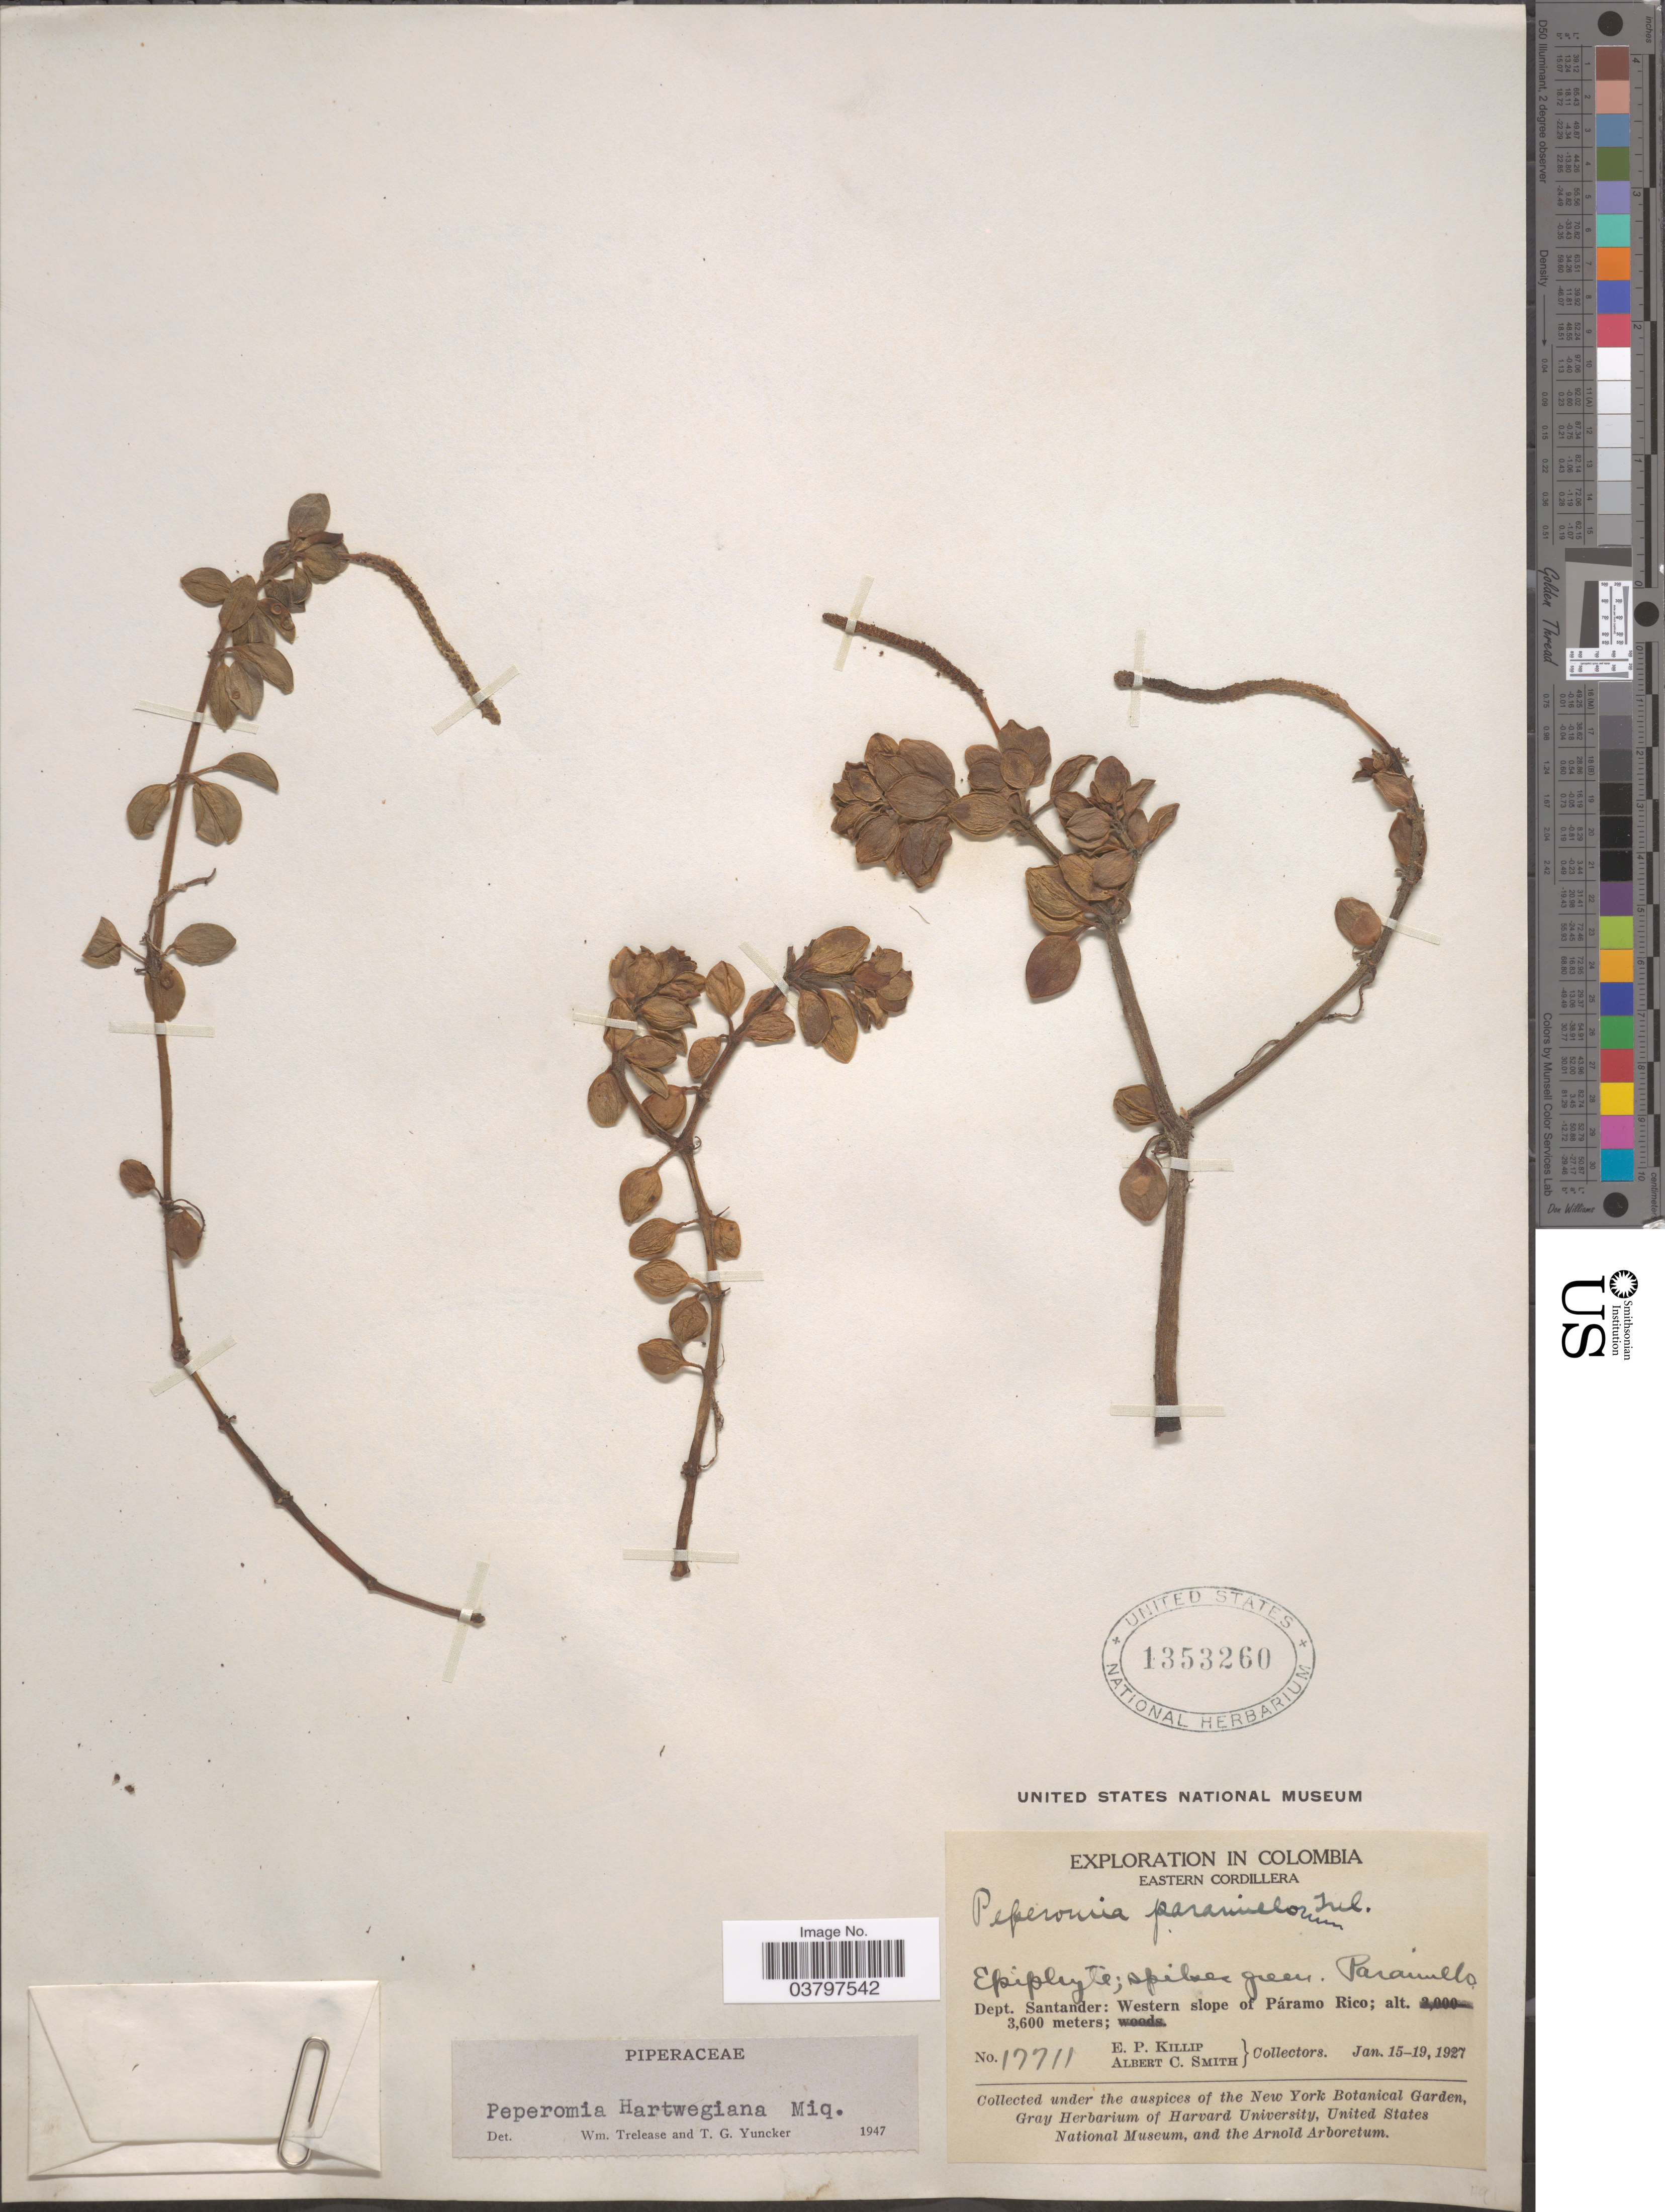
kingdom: Plantae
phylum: Tracheophyta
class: Magnoliopsida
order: Piperales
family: Piperaceae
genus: Peperomia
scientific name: Peperomia hartwegiana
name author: Miq.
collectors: E. P. Killip & A. C. Smith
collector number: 17711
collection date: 1927-01-15/1927-01-19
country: Colombia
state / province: Santander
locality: Eastern Cordillera. Dept. Santander: Western slope of Páramo Rico.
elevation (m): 3600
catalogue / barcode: US 1353260